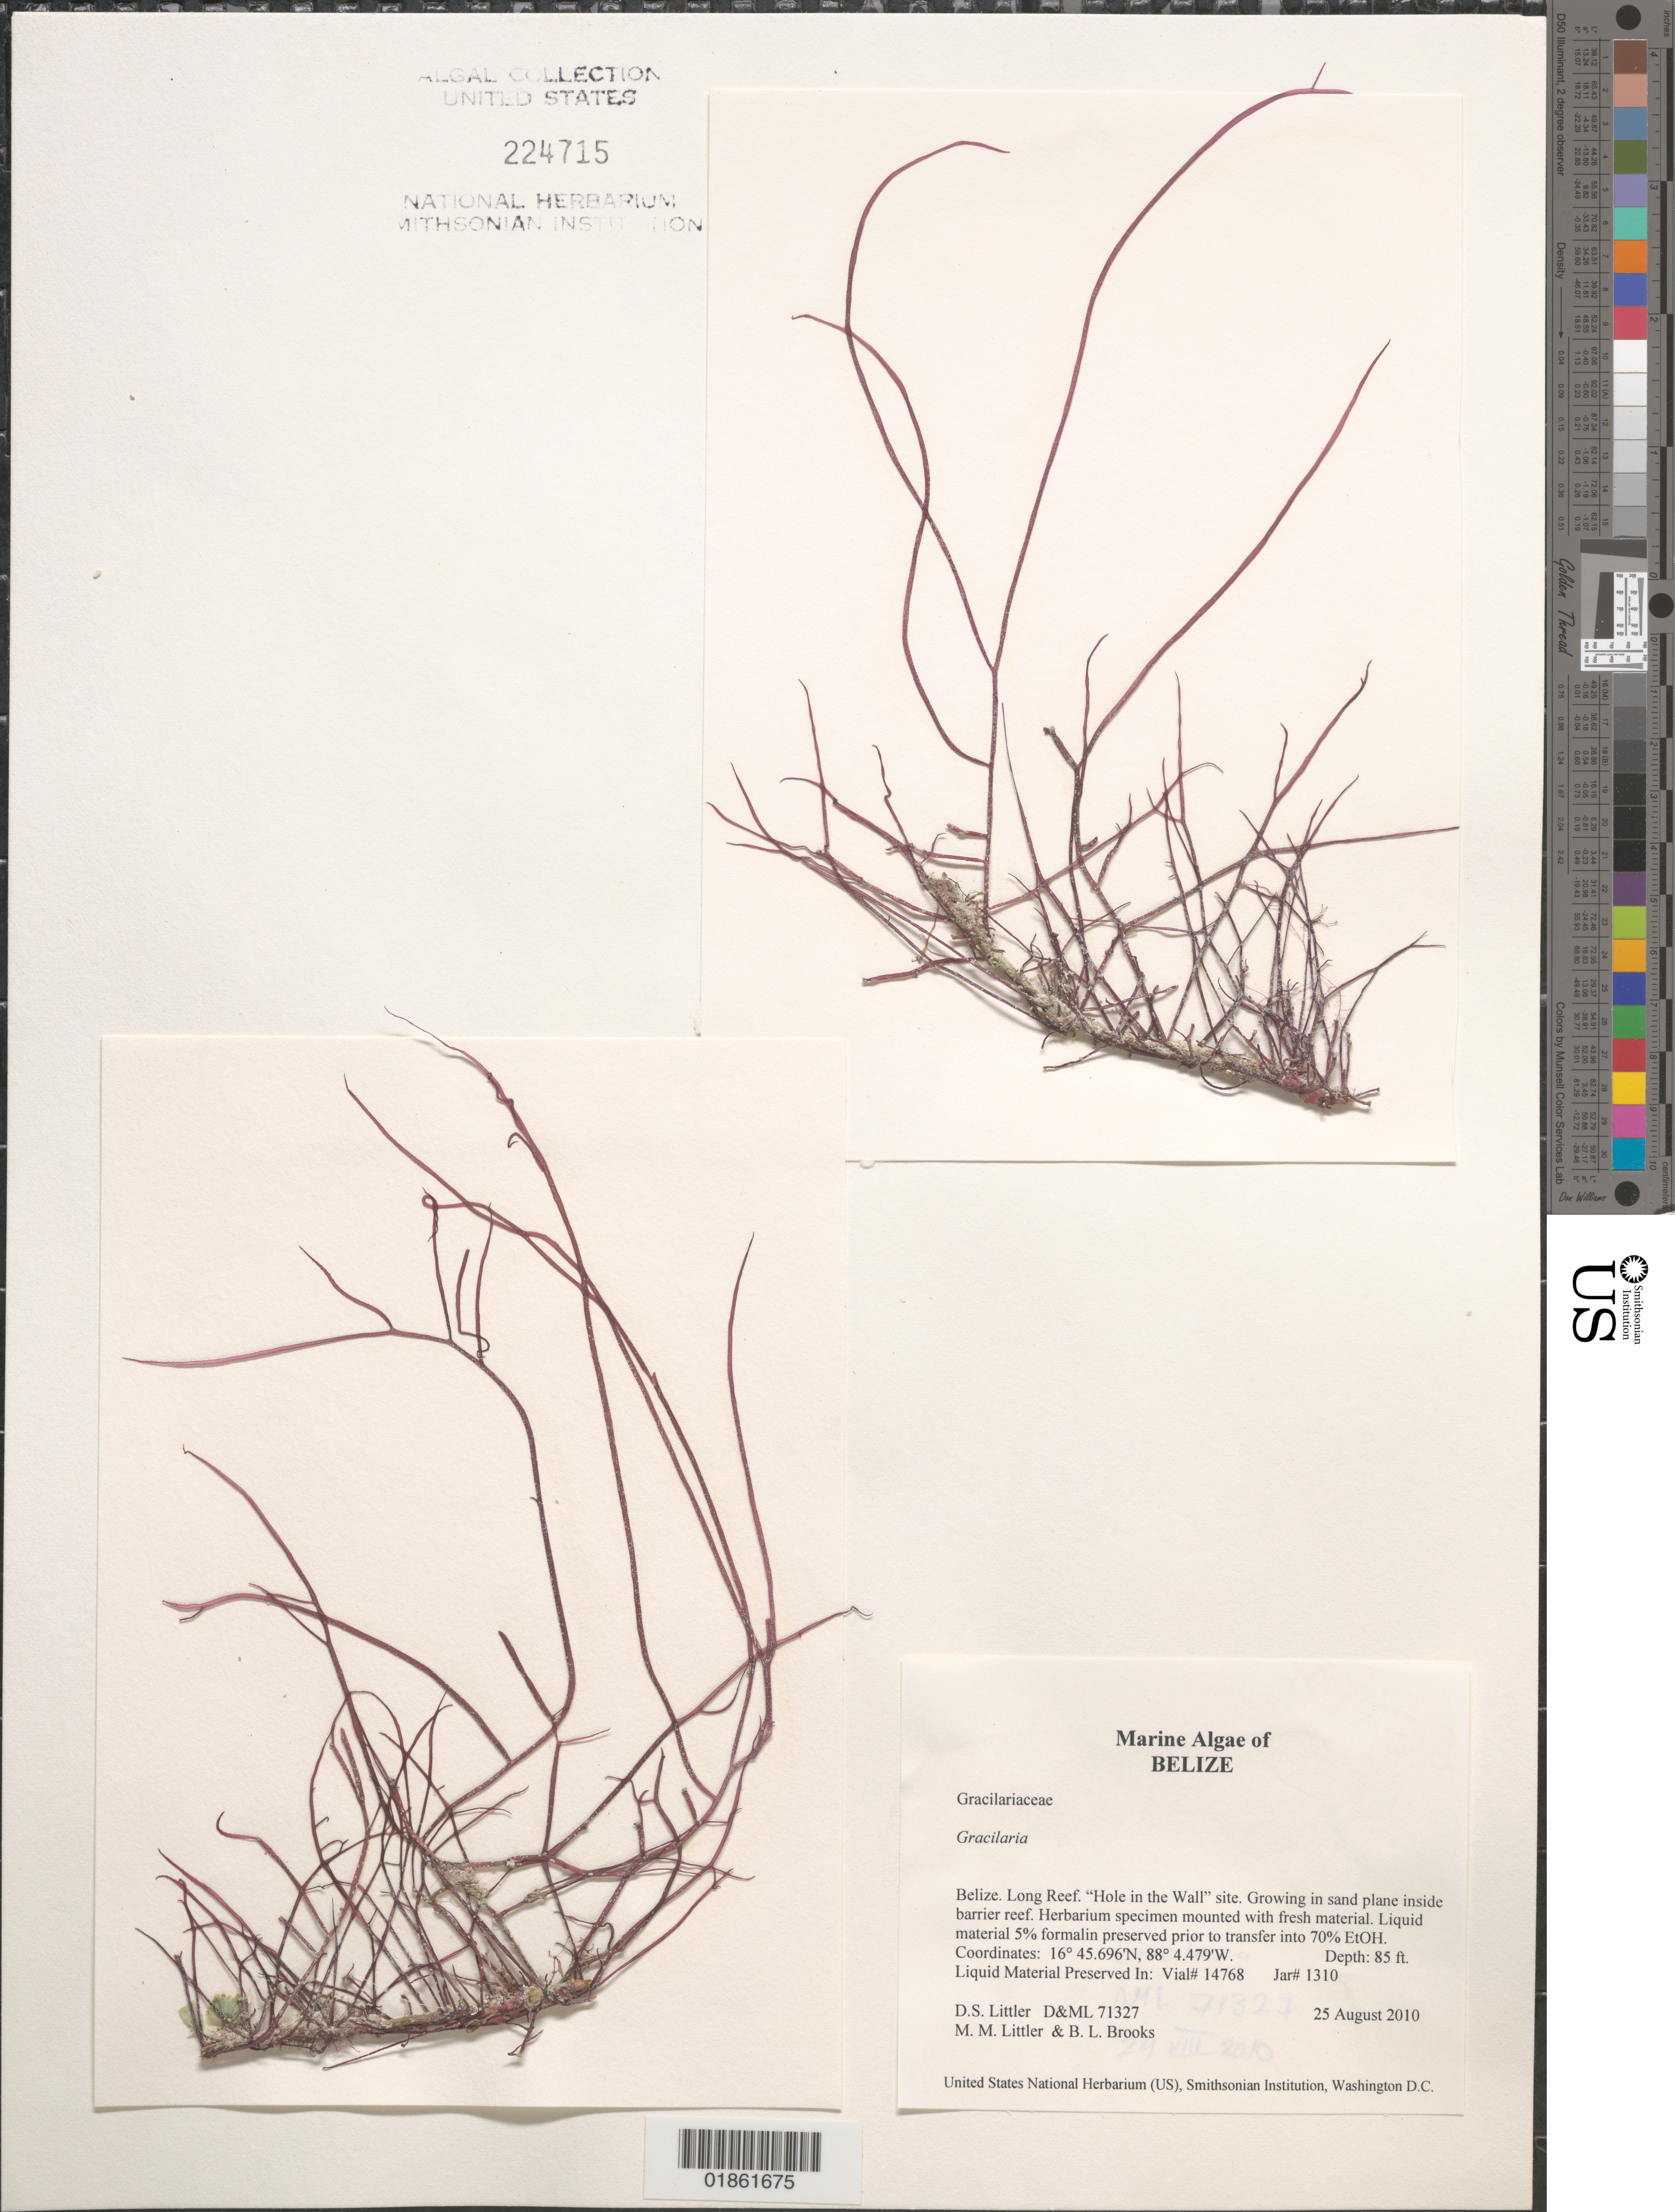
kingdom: Plantae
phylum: Rhodophyta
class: Florideophyceae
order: Gracilariales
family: Gracilariaceae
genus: Gracilaria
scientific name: Gracilaria sp.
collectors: D. S. Littler & M. M. Littler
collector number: D&ML 71327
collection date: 2010-08-25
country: Belize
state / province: Stann Creek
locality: Long Reef. Hole-in-the-Wall Reef.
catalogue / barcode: US 224715